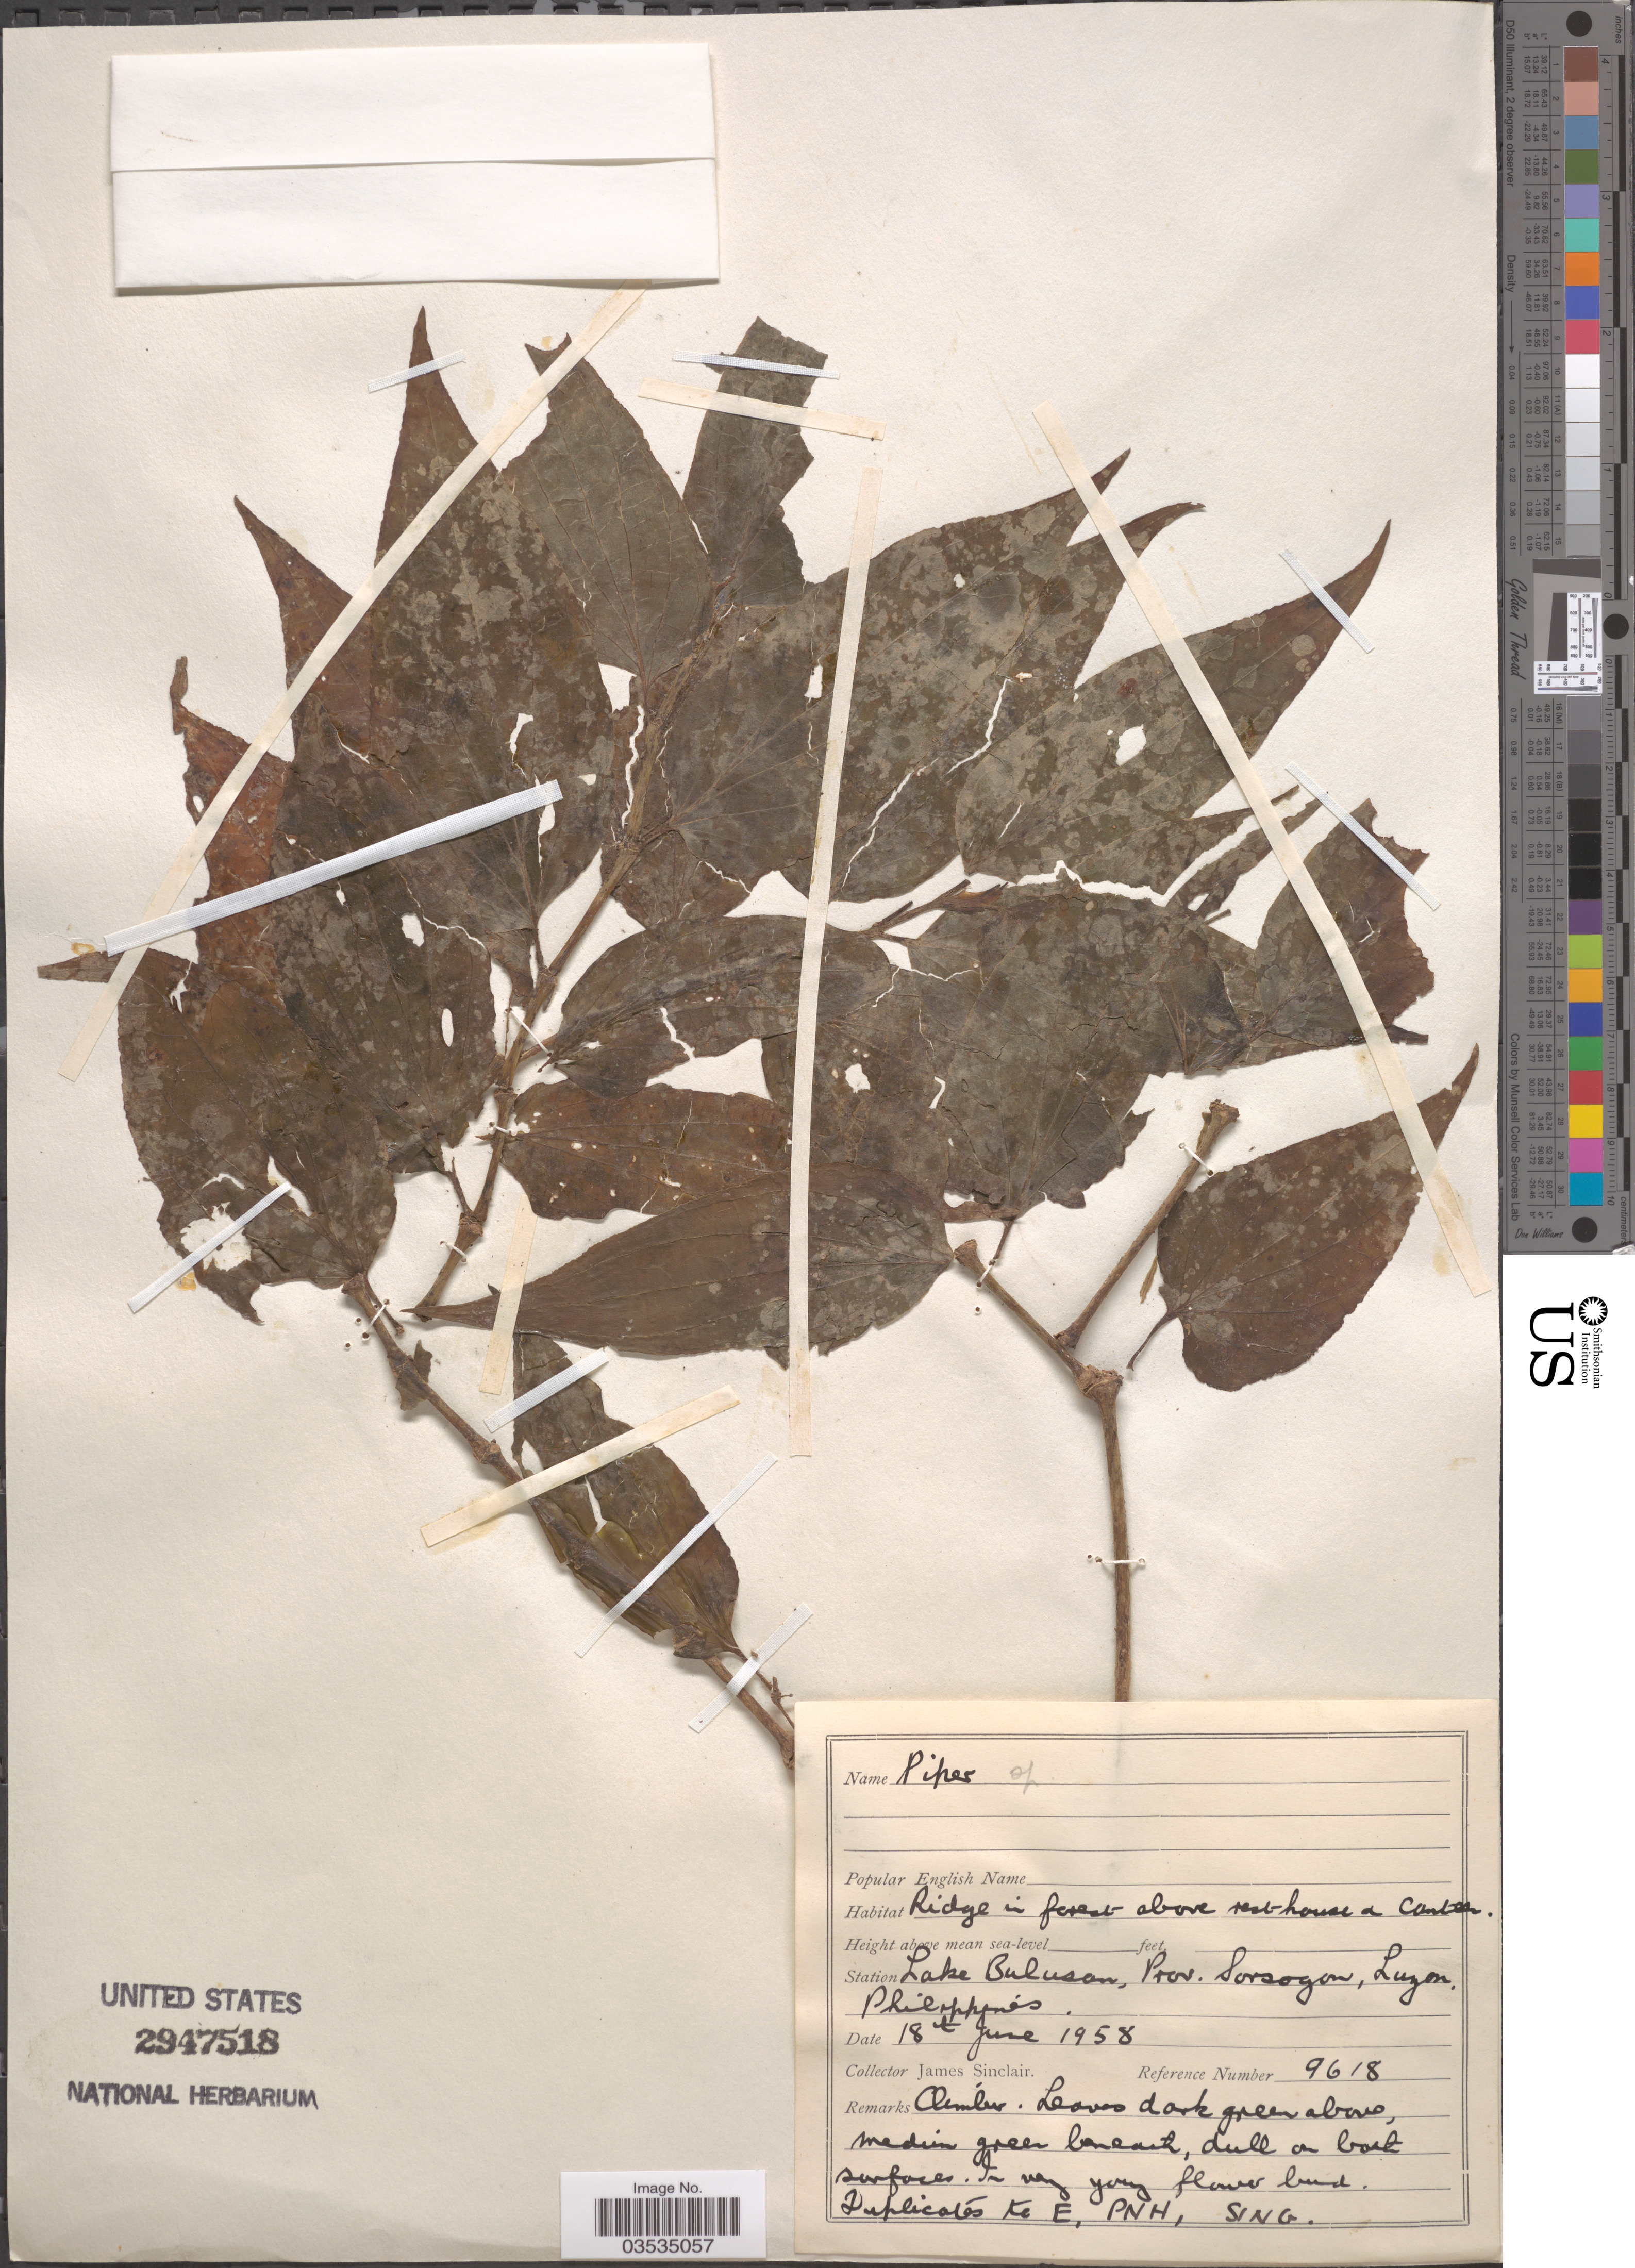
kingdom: Plantae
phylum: Tracheophyta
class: Magnoliopsida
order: Piperales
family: Piperaceae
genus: Piper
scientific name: Piper sp.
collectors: J. Sinclair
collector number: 9618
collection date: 1958-06-18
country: Philippines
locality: Ridge in forest above resthouse & canteen. Station Lake Bulusan, Prov. Sorsogon, Luzon.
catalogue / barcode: US 2947518